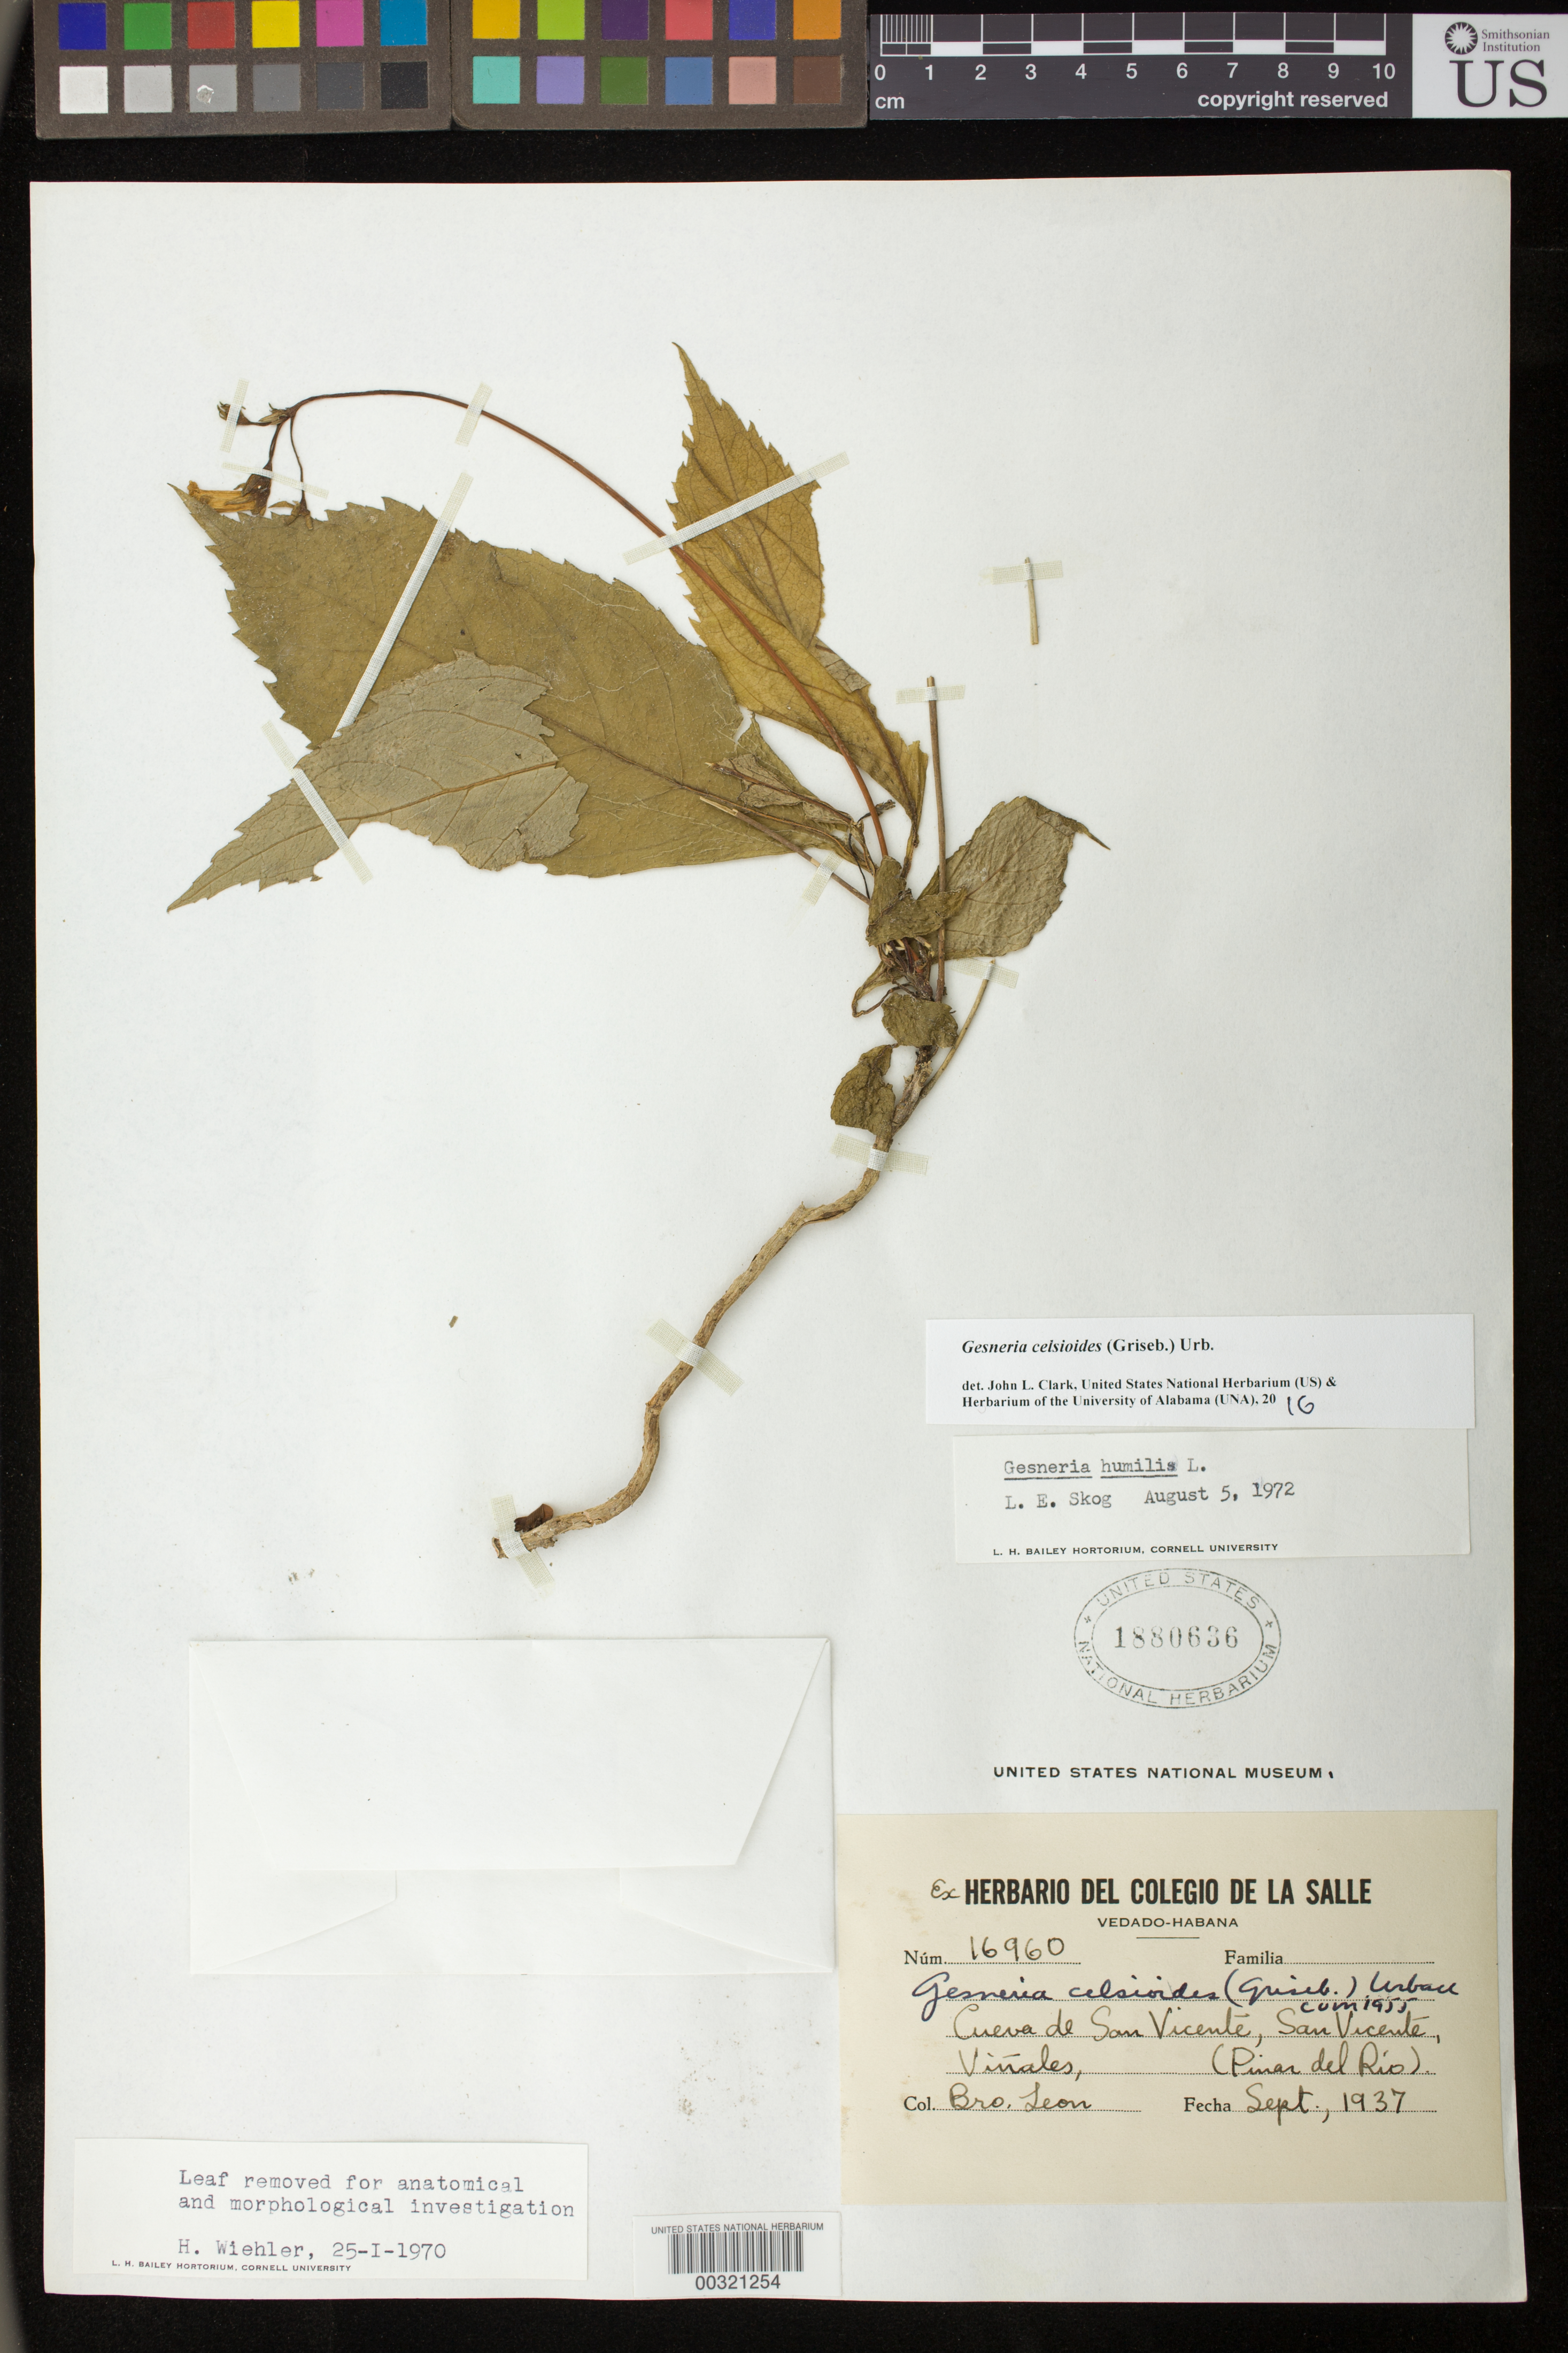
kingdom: Plantae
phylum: Tracheophyta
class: Magnoliopsida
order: Lamiales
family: Gesneriaceae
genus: Gesneria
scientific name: Gesneria celsioides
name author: (Griseb.) Urb.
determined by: Clark, J. L., (SEL), The Marie Selby Botanical Garden (UNITED STATES)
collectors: F. Leon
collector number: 16960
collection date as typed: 2-3 Sep 1937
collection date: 1937-09-02/1937-09-03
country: Cuba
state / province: Pinar del Rio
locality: Cueva de San Vicente, San Vicente, Viñales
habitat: On limestone rocks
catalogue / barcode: US 1880636